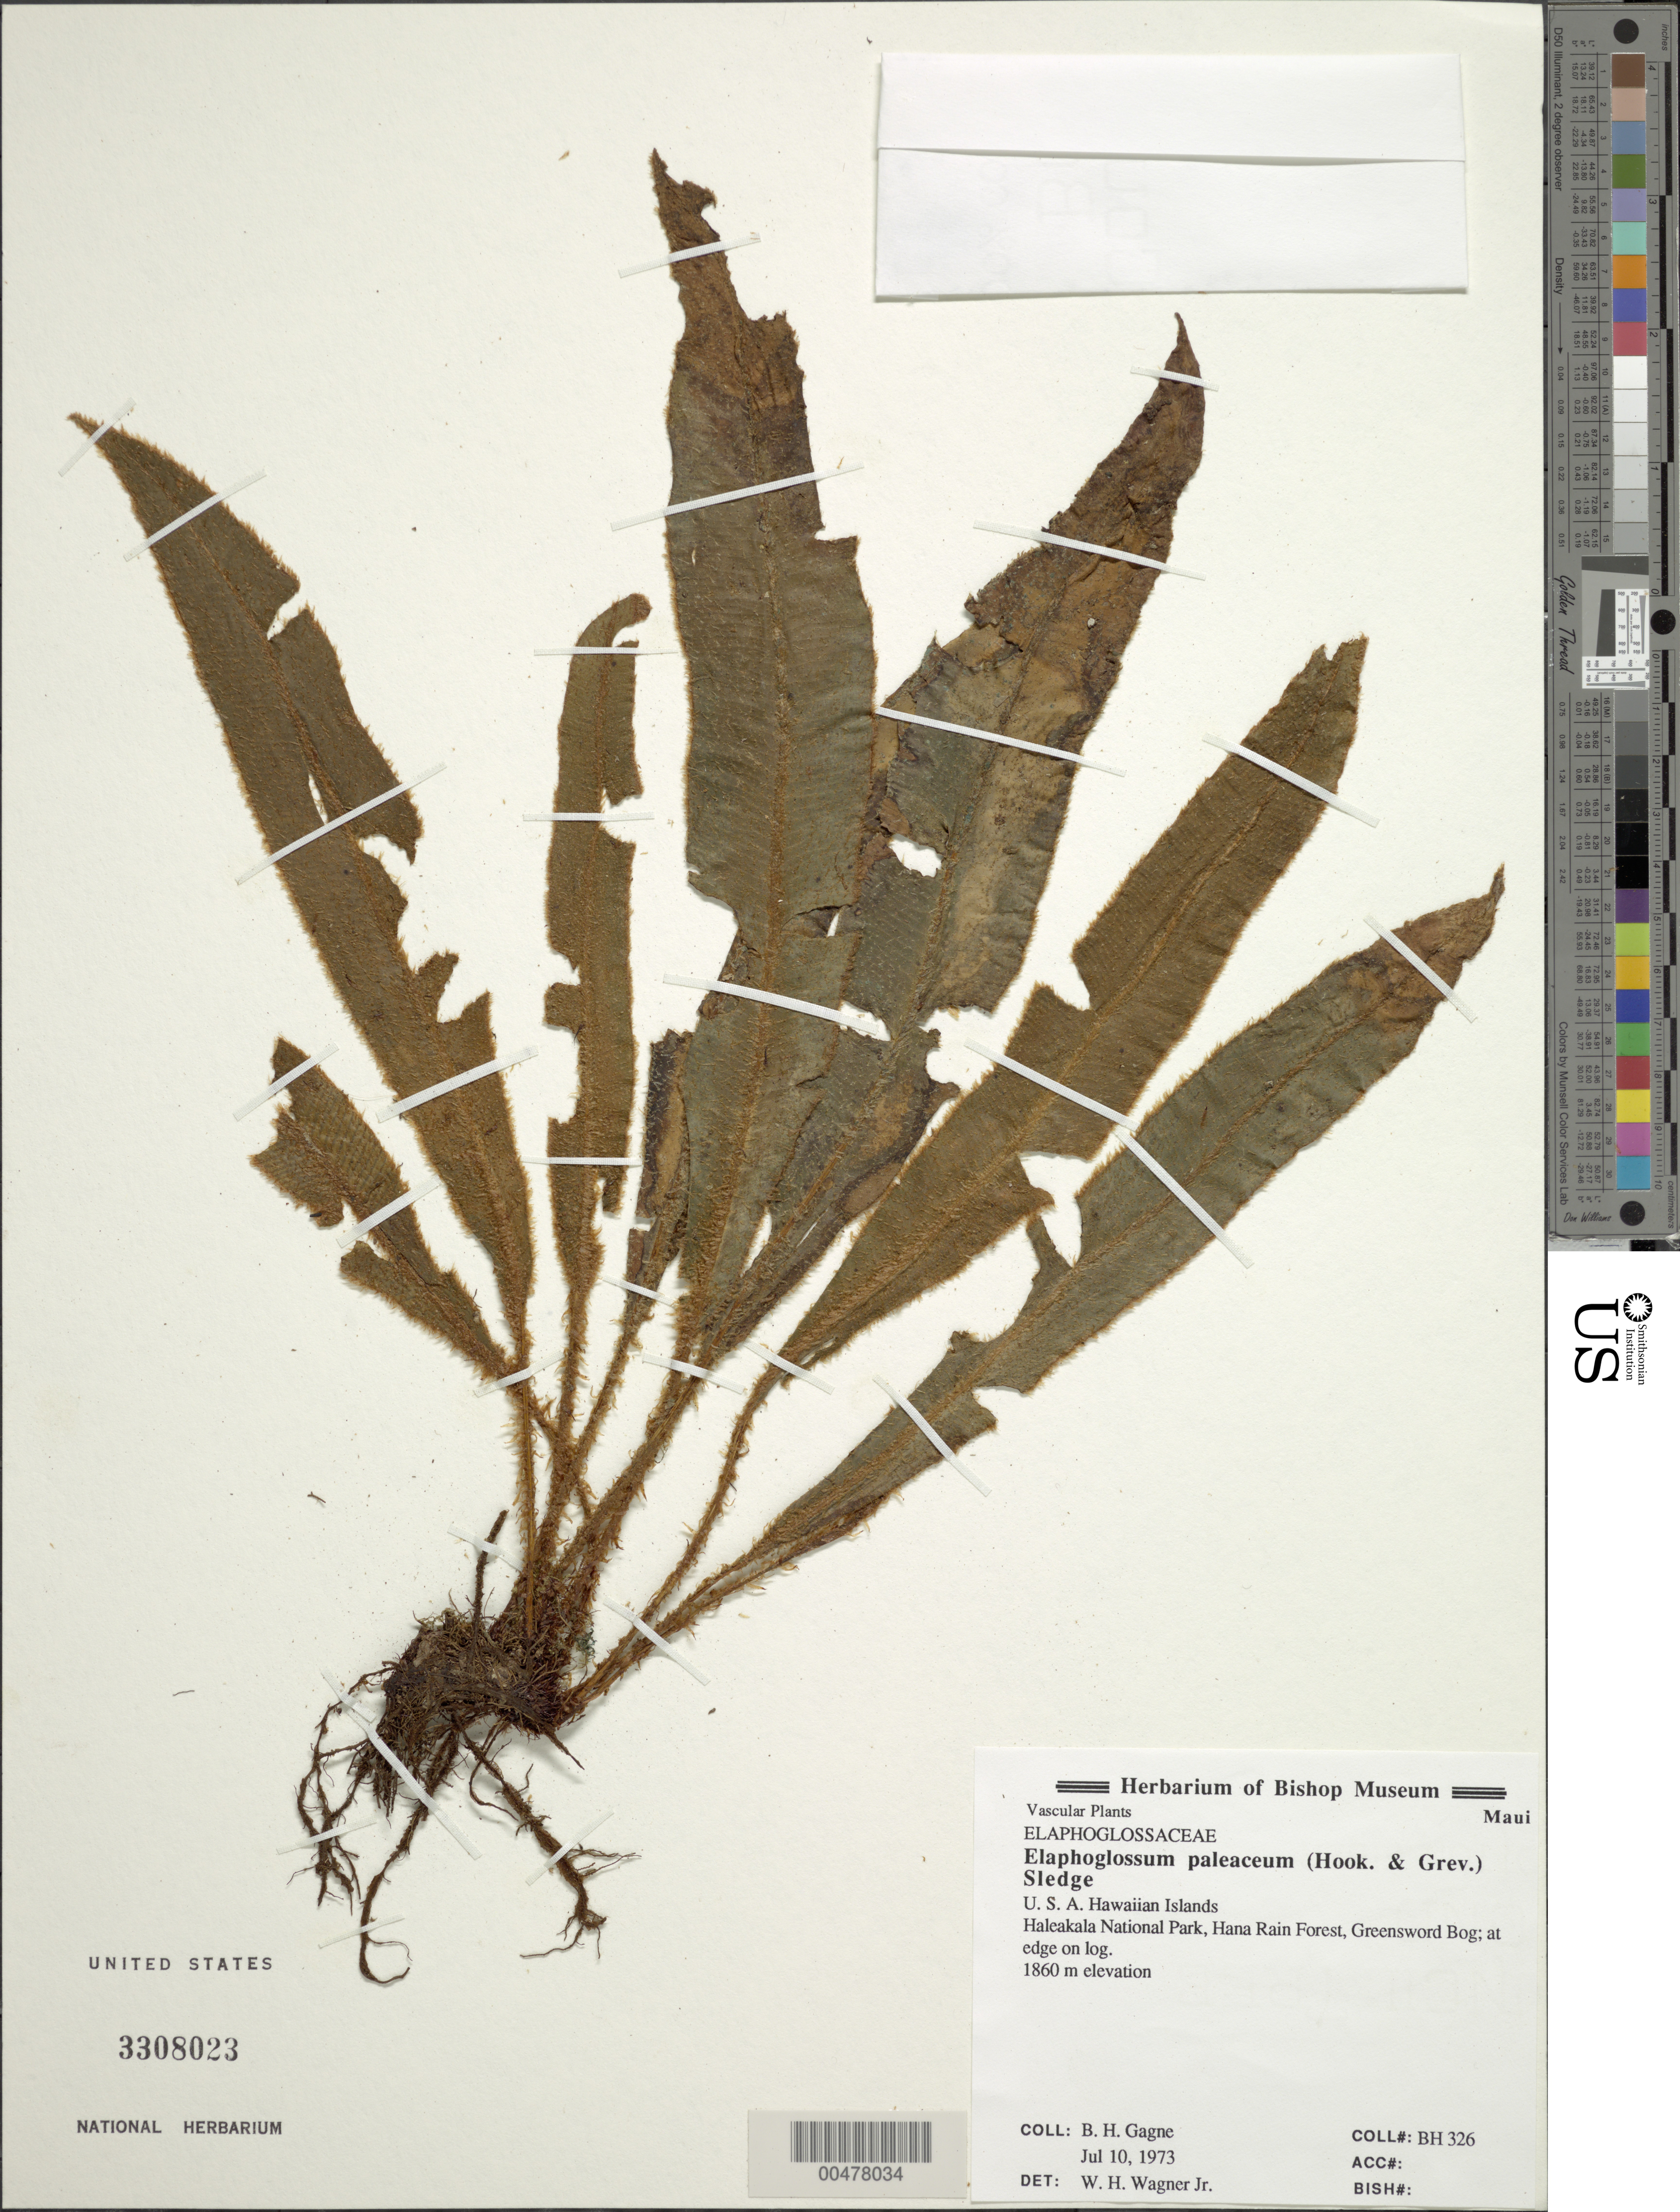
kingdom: Plantae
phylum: Tracheophyta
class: Polypodiopsida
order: Polypodiales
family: Dryopteridaceae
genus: Elaphoglossum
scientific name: Elaphoglossum paleaceum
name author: (Hook. & Grev.) Sledge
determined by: Wagner, W. H.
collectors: B. H. Gagné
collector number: BH326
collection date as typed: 10 Jul 1973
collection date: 1973-07-10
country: United States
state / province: Hawaii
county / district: Maui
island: Maui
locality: Haleakala National Park, Hana Rain Forest, Greensword Bog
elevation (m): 1860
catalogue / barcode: US 3308023